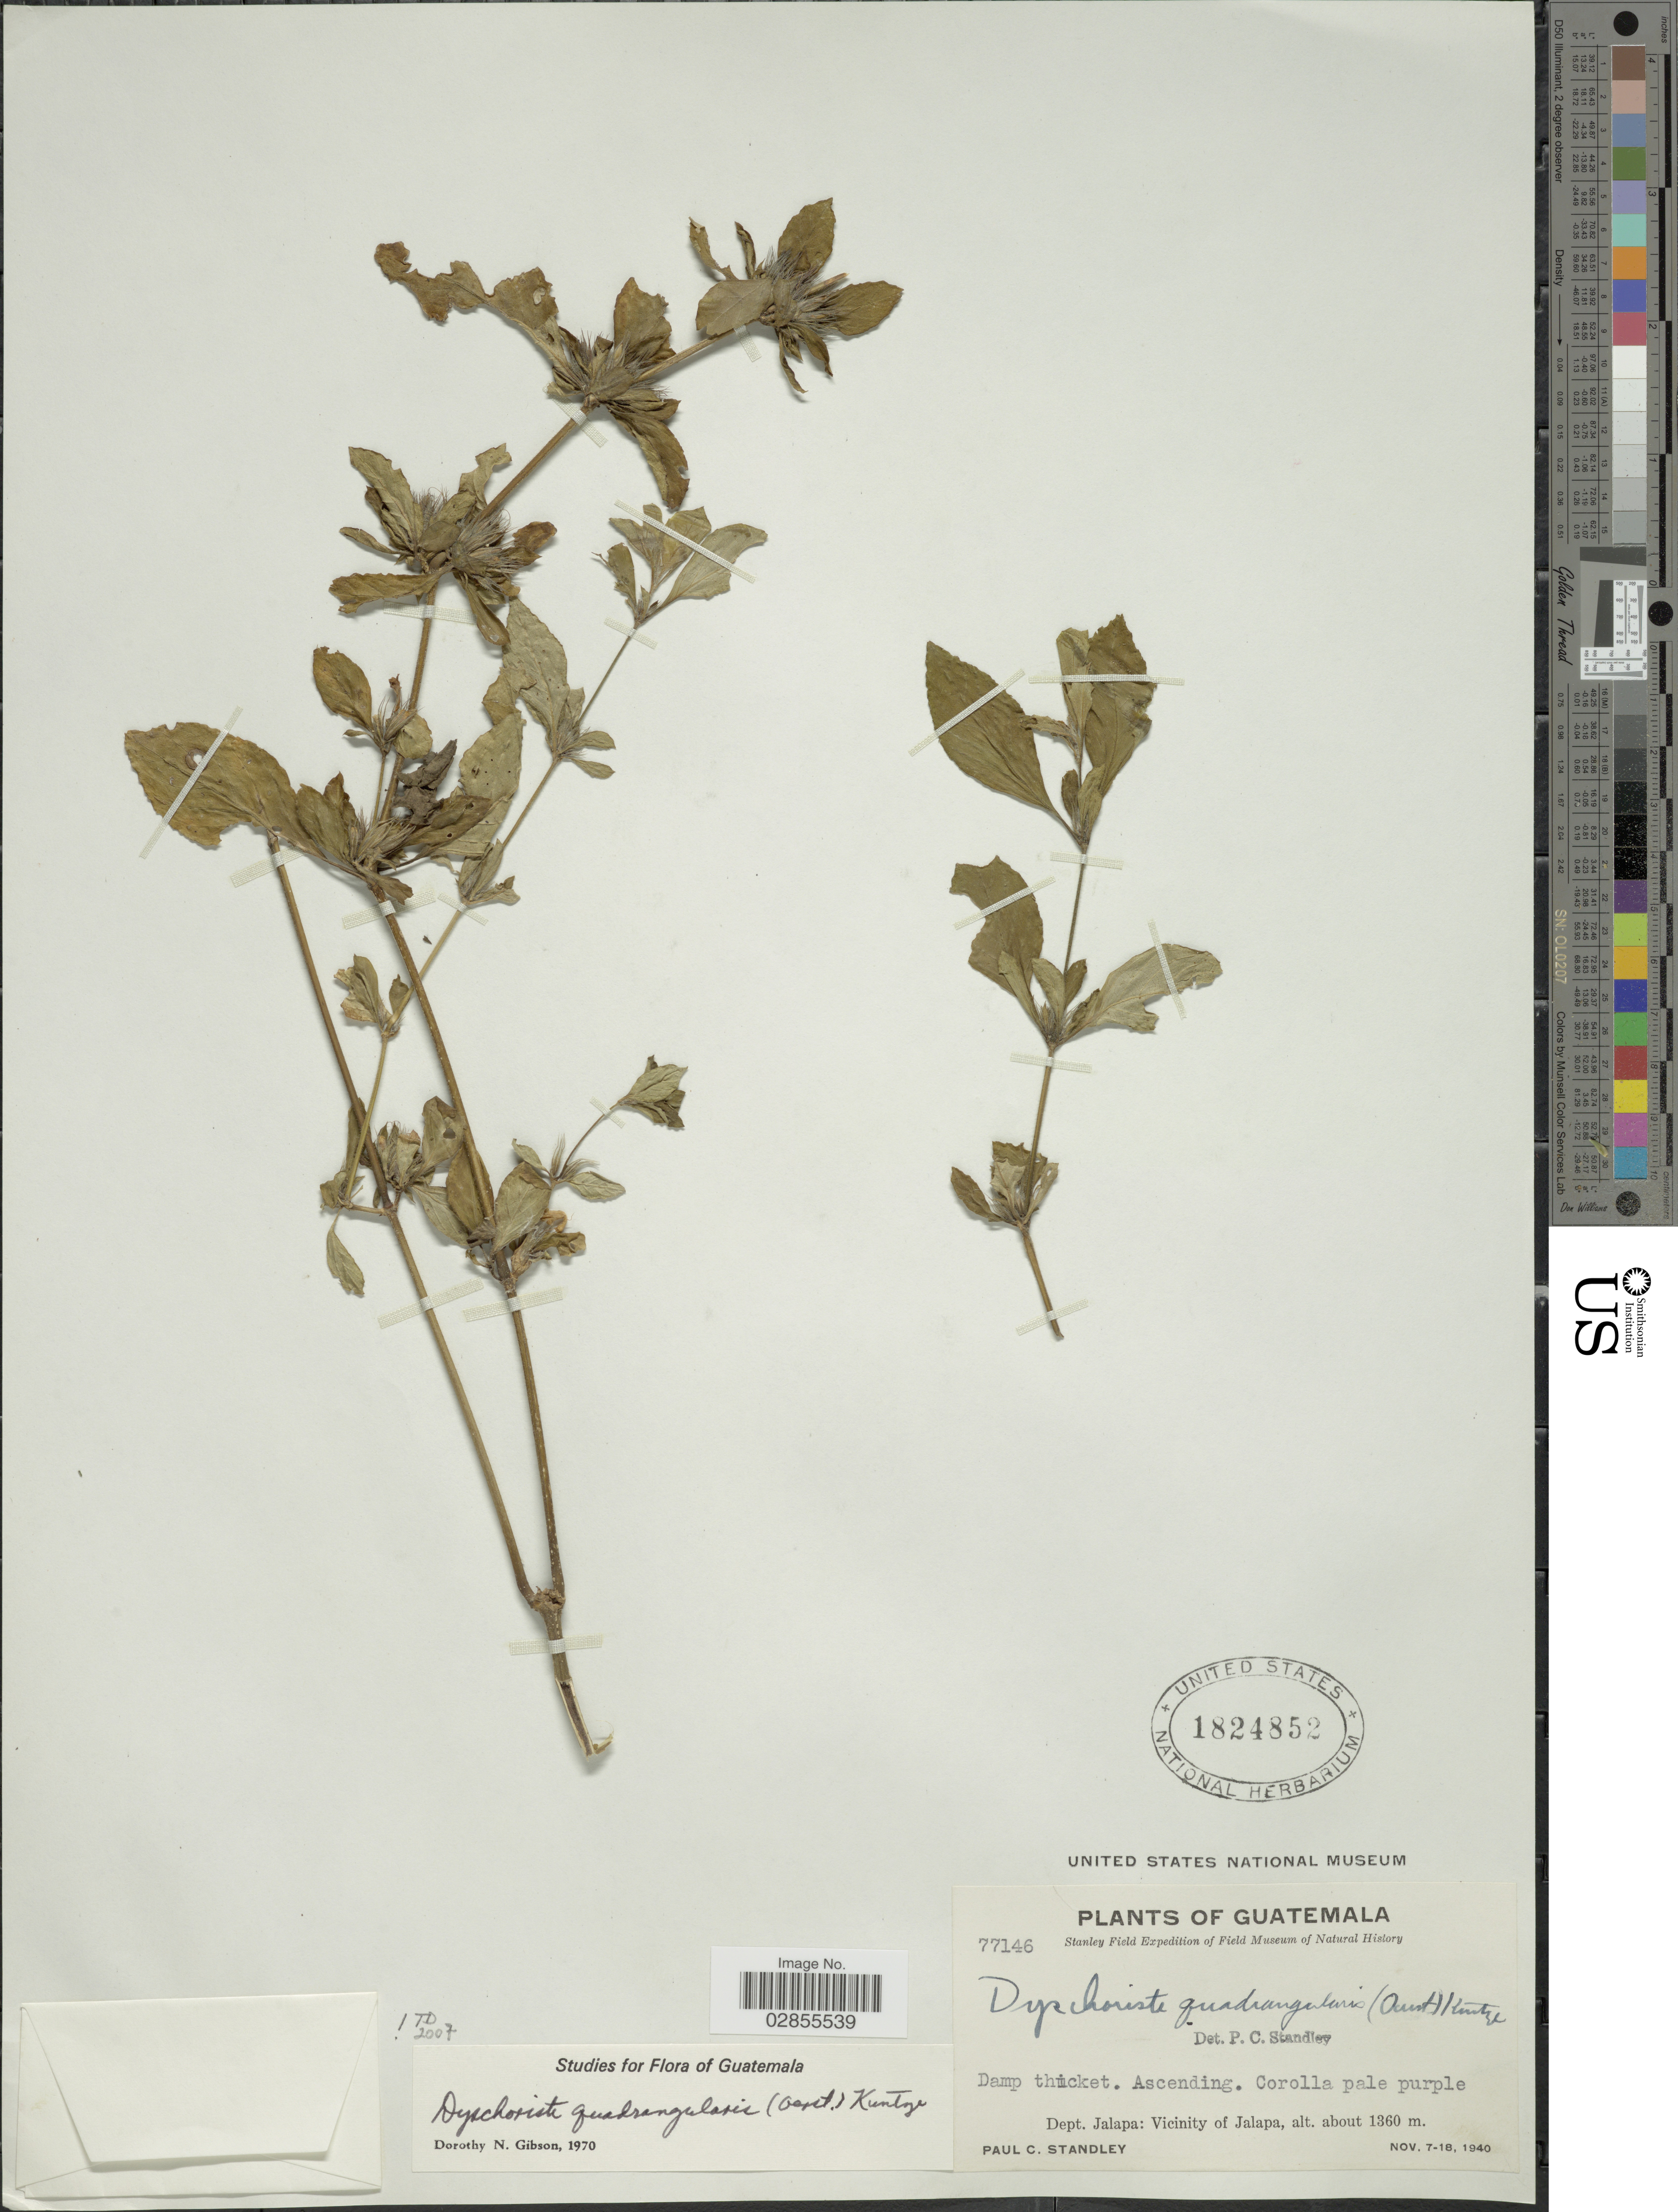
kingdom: Plantae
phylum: Tracheophyta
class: Magnoliopsida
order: Lamiales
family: Acanthaceae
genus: Dyschoriste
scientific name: Dyschoriste quadrangularis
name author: (Oerst.) Kuntze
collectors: P. C. Standley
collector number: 77146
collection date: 1940-11-07/1940-11-18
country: Guatemala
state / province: Jalapa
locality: Dept. Jalapa: Vicinity of Jalapa.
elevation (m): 1360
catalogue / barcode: US 1824852